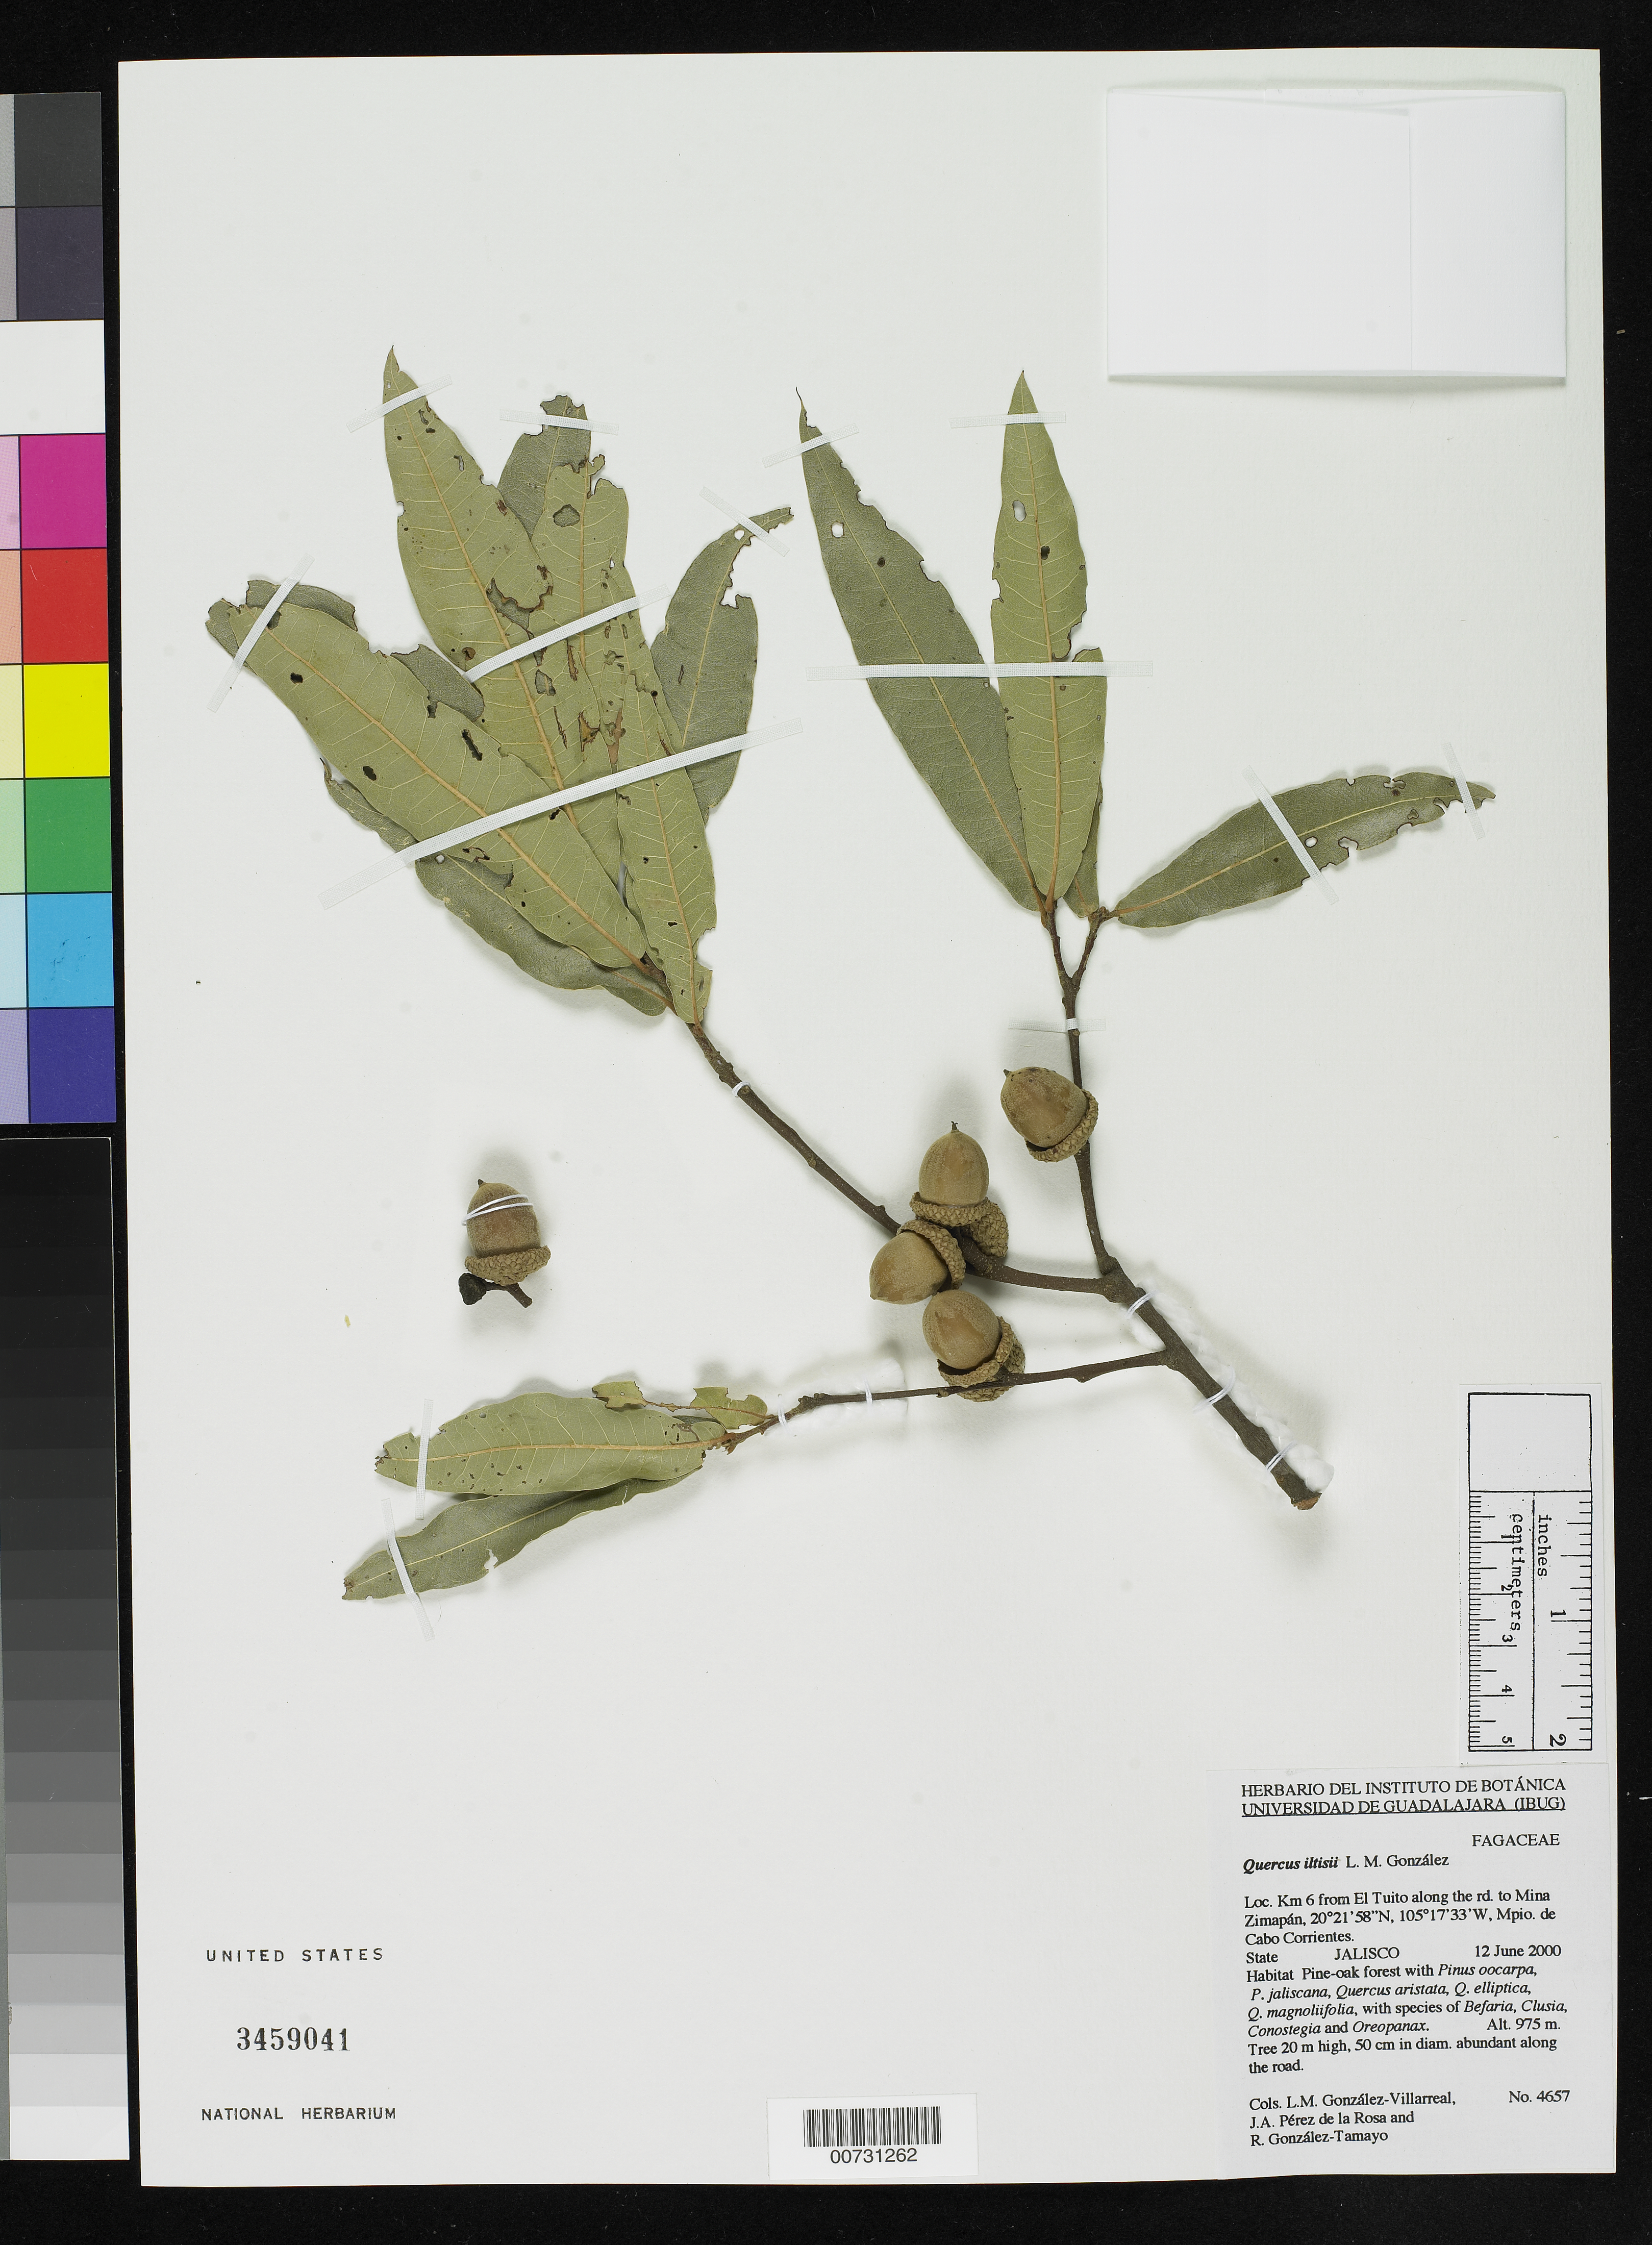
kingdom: Plantae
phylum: Tracheophyta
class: Magnoliopsida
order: Fagales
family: Fagaceae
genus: Quercus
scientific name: Quercus iltisii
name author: González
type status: Isotype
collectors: M. González-Ledesma, J. A. Pérez de la Rosa & R. González Tamayo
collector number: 4657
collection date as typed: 12 Jun 2000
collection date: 2000-06-12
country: Mexico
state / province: Jalisco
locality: Loc. Km 6 from El Tuito along the rd. to Mina Zimapán, Mpio. De Cabo Corrientes.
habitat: Pine-oak forest.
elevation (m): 975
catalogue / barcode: US 3459041